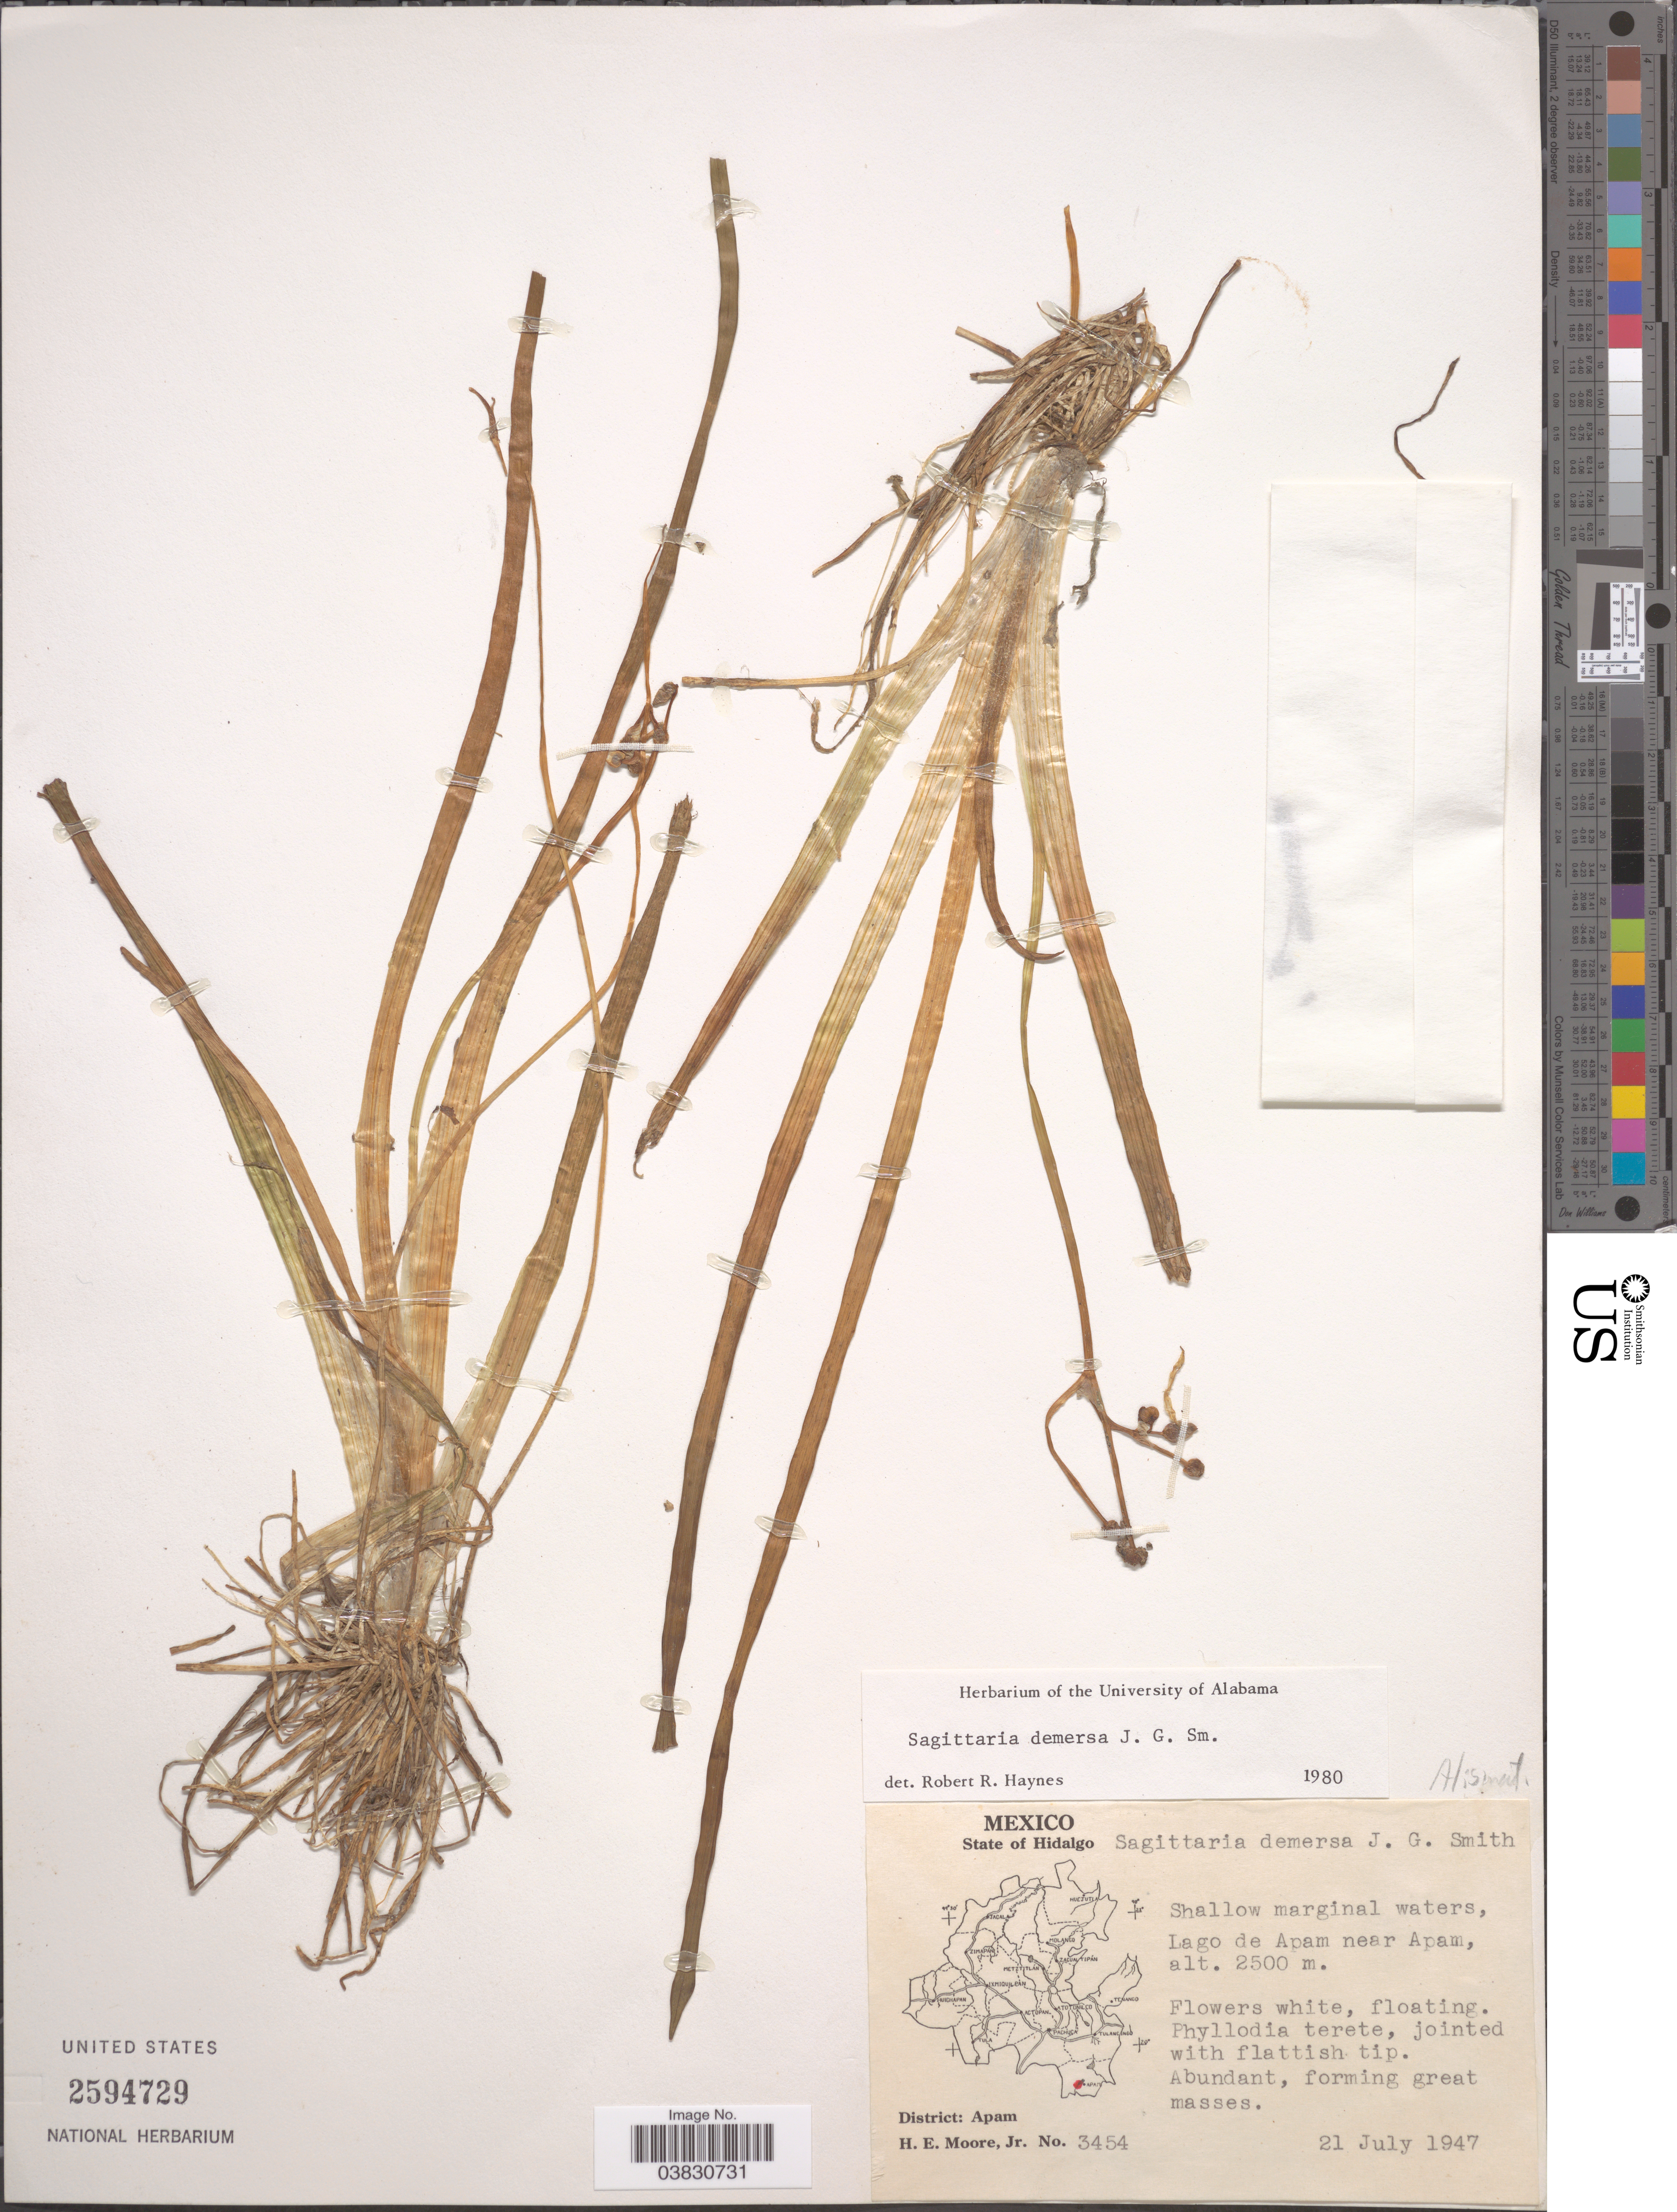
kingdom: Plantae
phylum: Tracheophyta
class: Liliopsida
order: Alismatales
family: Alismataceae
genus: Sagittaria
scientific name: Sagittaria demersa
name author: J.G. Sm.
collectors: H. Moore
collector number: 3454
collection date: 1947-07-21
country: Mexico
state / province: Hidalgo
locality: Lago de Apam near Apam. District: Apam.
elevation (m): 2500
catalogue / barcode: US 2594729